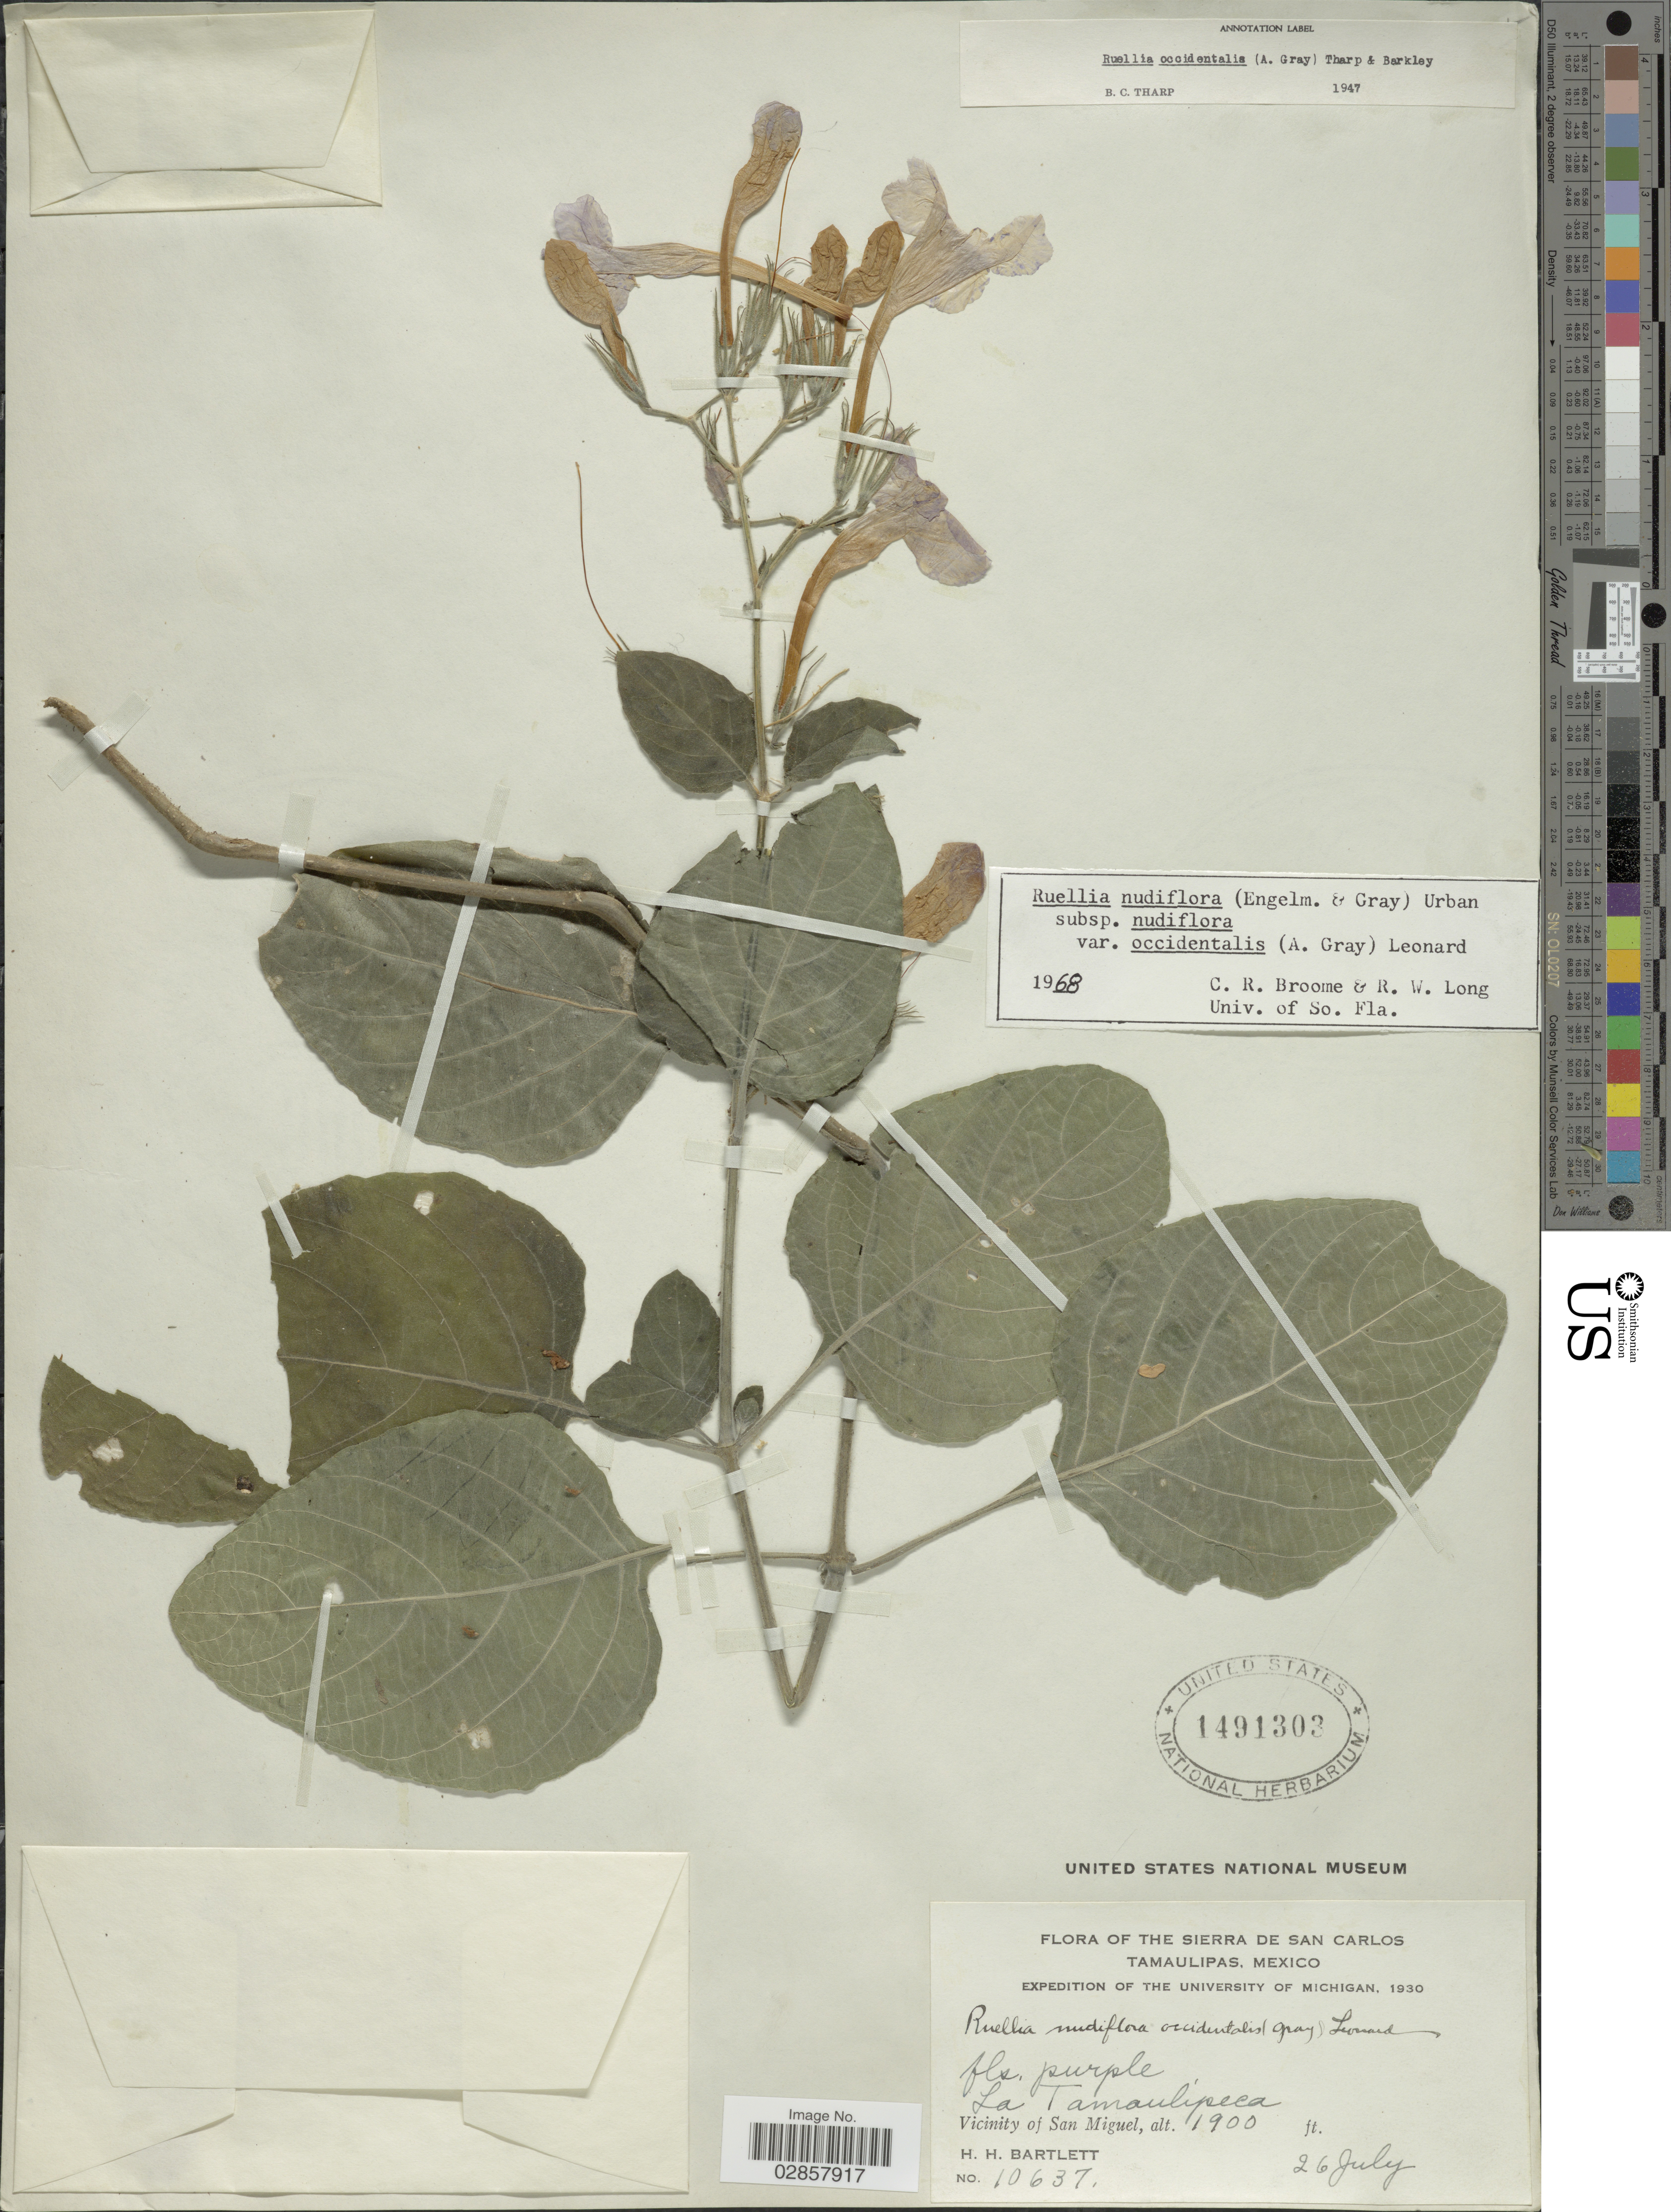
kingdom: Plantae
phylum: Tracheophyta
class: Magnoliopsida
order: Lamiales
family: Acanthaceae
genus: Ruellia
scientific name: Ruellia occidentalis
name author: (A. Gray) Tharp & F.A. Barkley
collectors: H. H. Bartlett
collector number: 10637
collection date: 1930-07-26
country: Mexico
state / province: Tamaulipas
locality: Sierra de San Carlos. La Tamaulipeca. Vicinity of San Miguel.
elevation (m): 579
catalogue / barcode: US 1491303